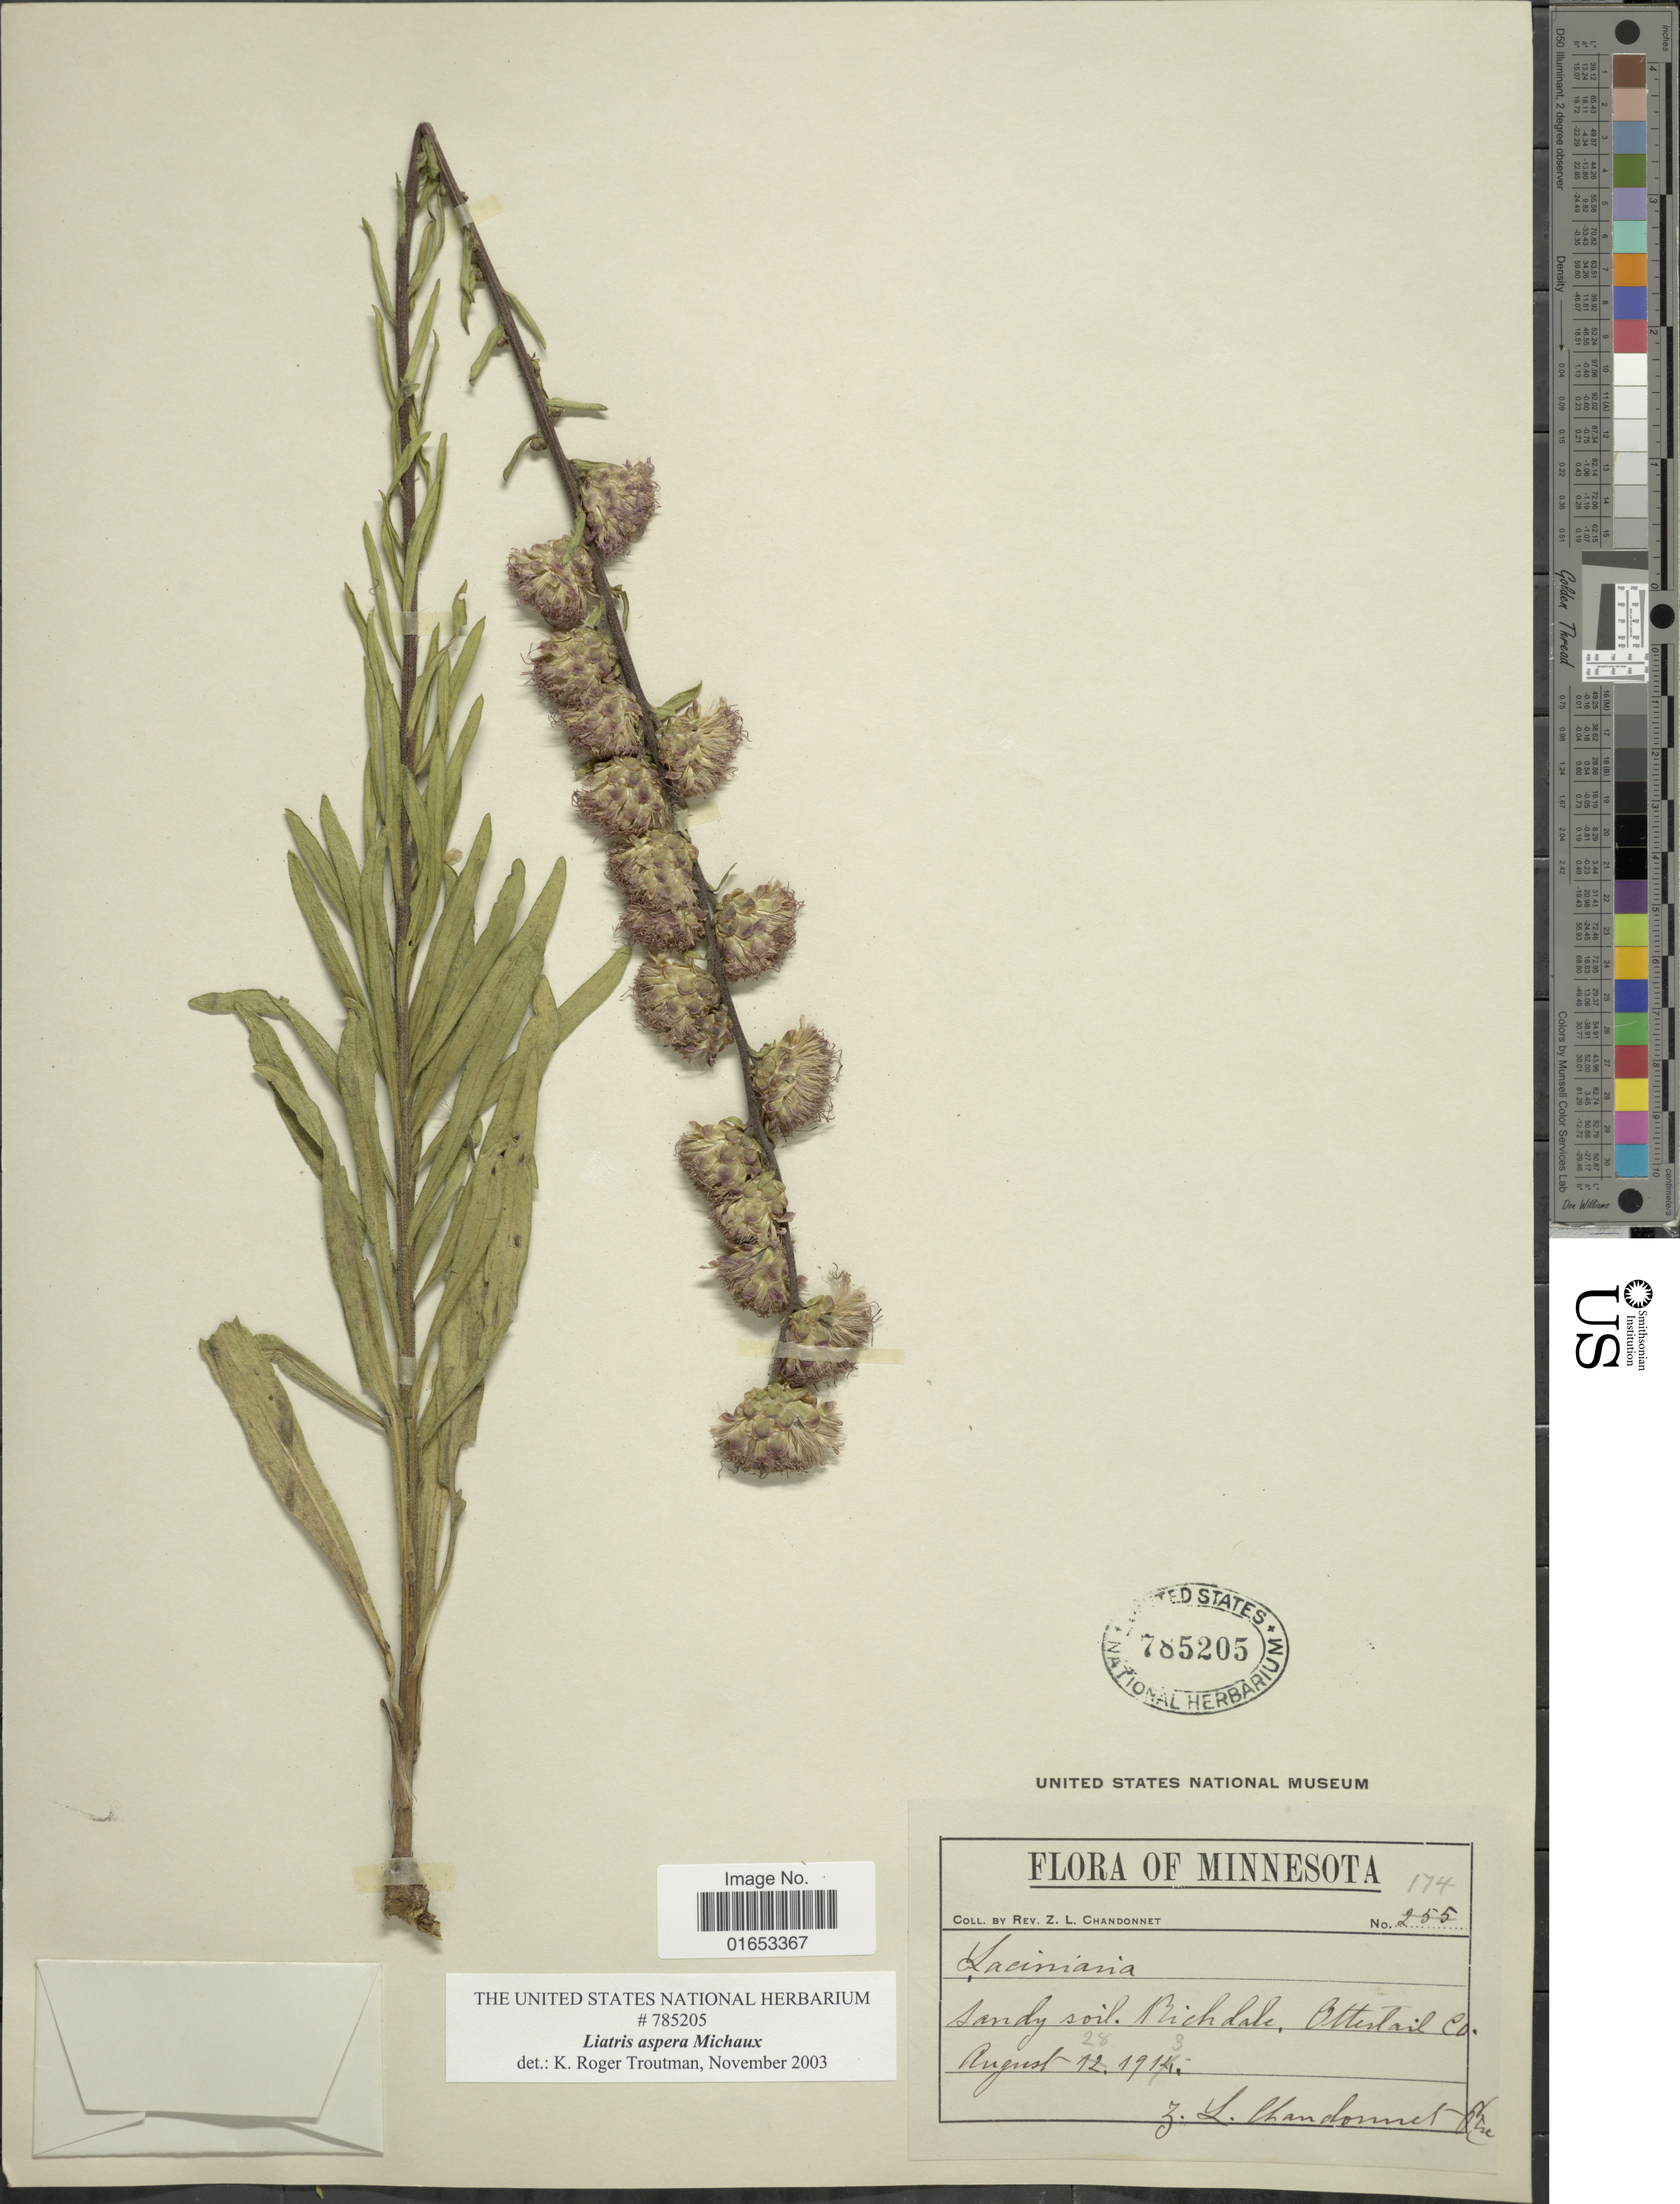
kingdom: Plantae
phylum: Tracheophyta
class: Magnoliopsida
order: Asterales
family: Asteraceae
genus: Liatris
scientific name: Liatris aspera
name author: Michx.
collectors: Z. Chandonnet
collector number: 174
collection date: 1913-08-28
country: United States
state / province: Minnesota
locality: Richdale, Otter tail Co.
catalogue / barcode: US 785205